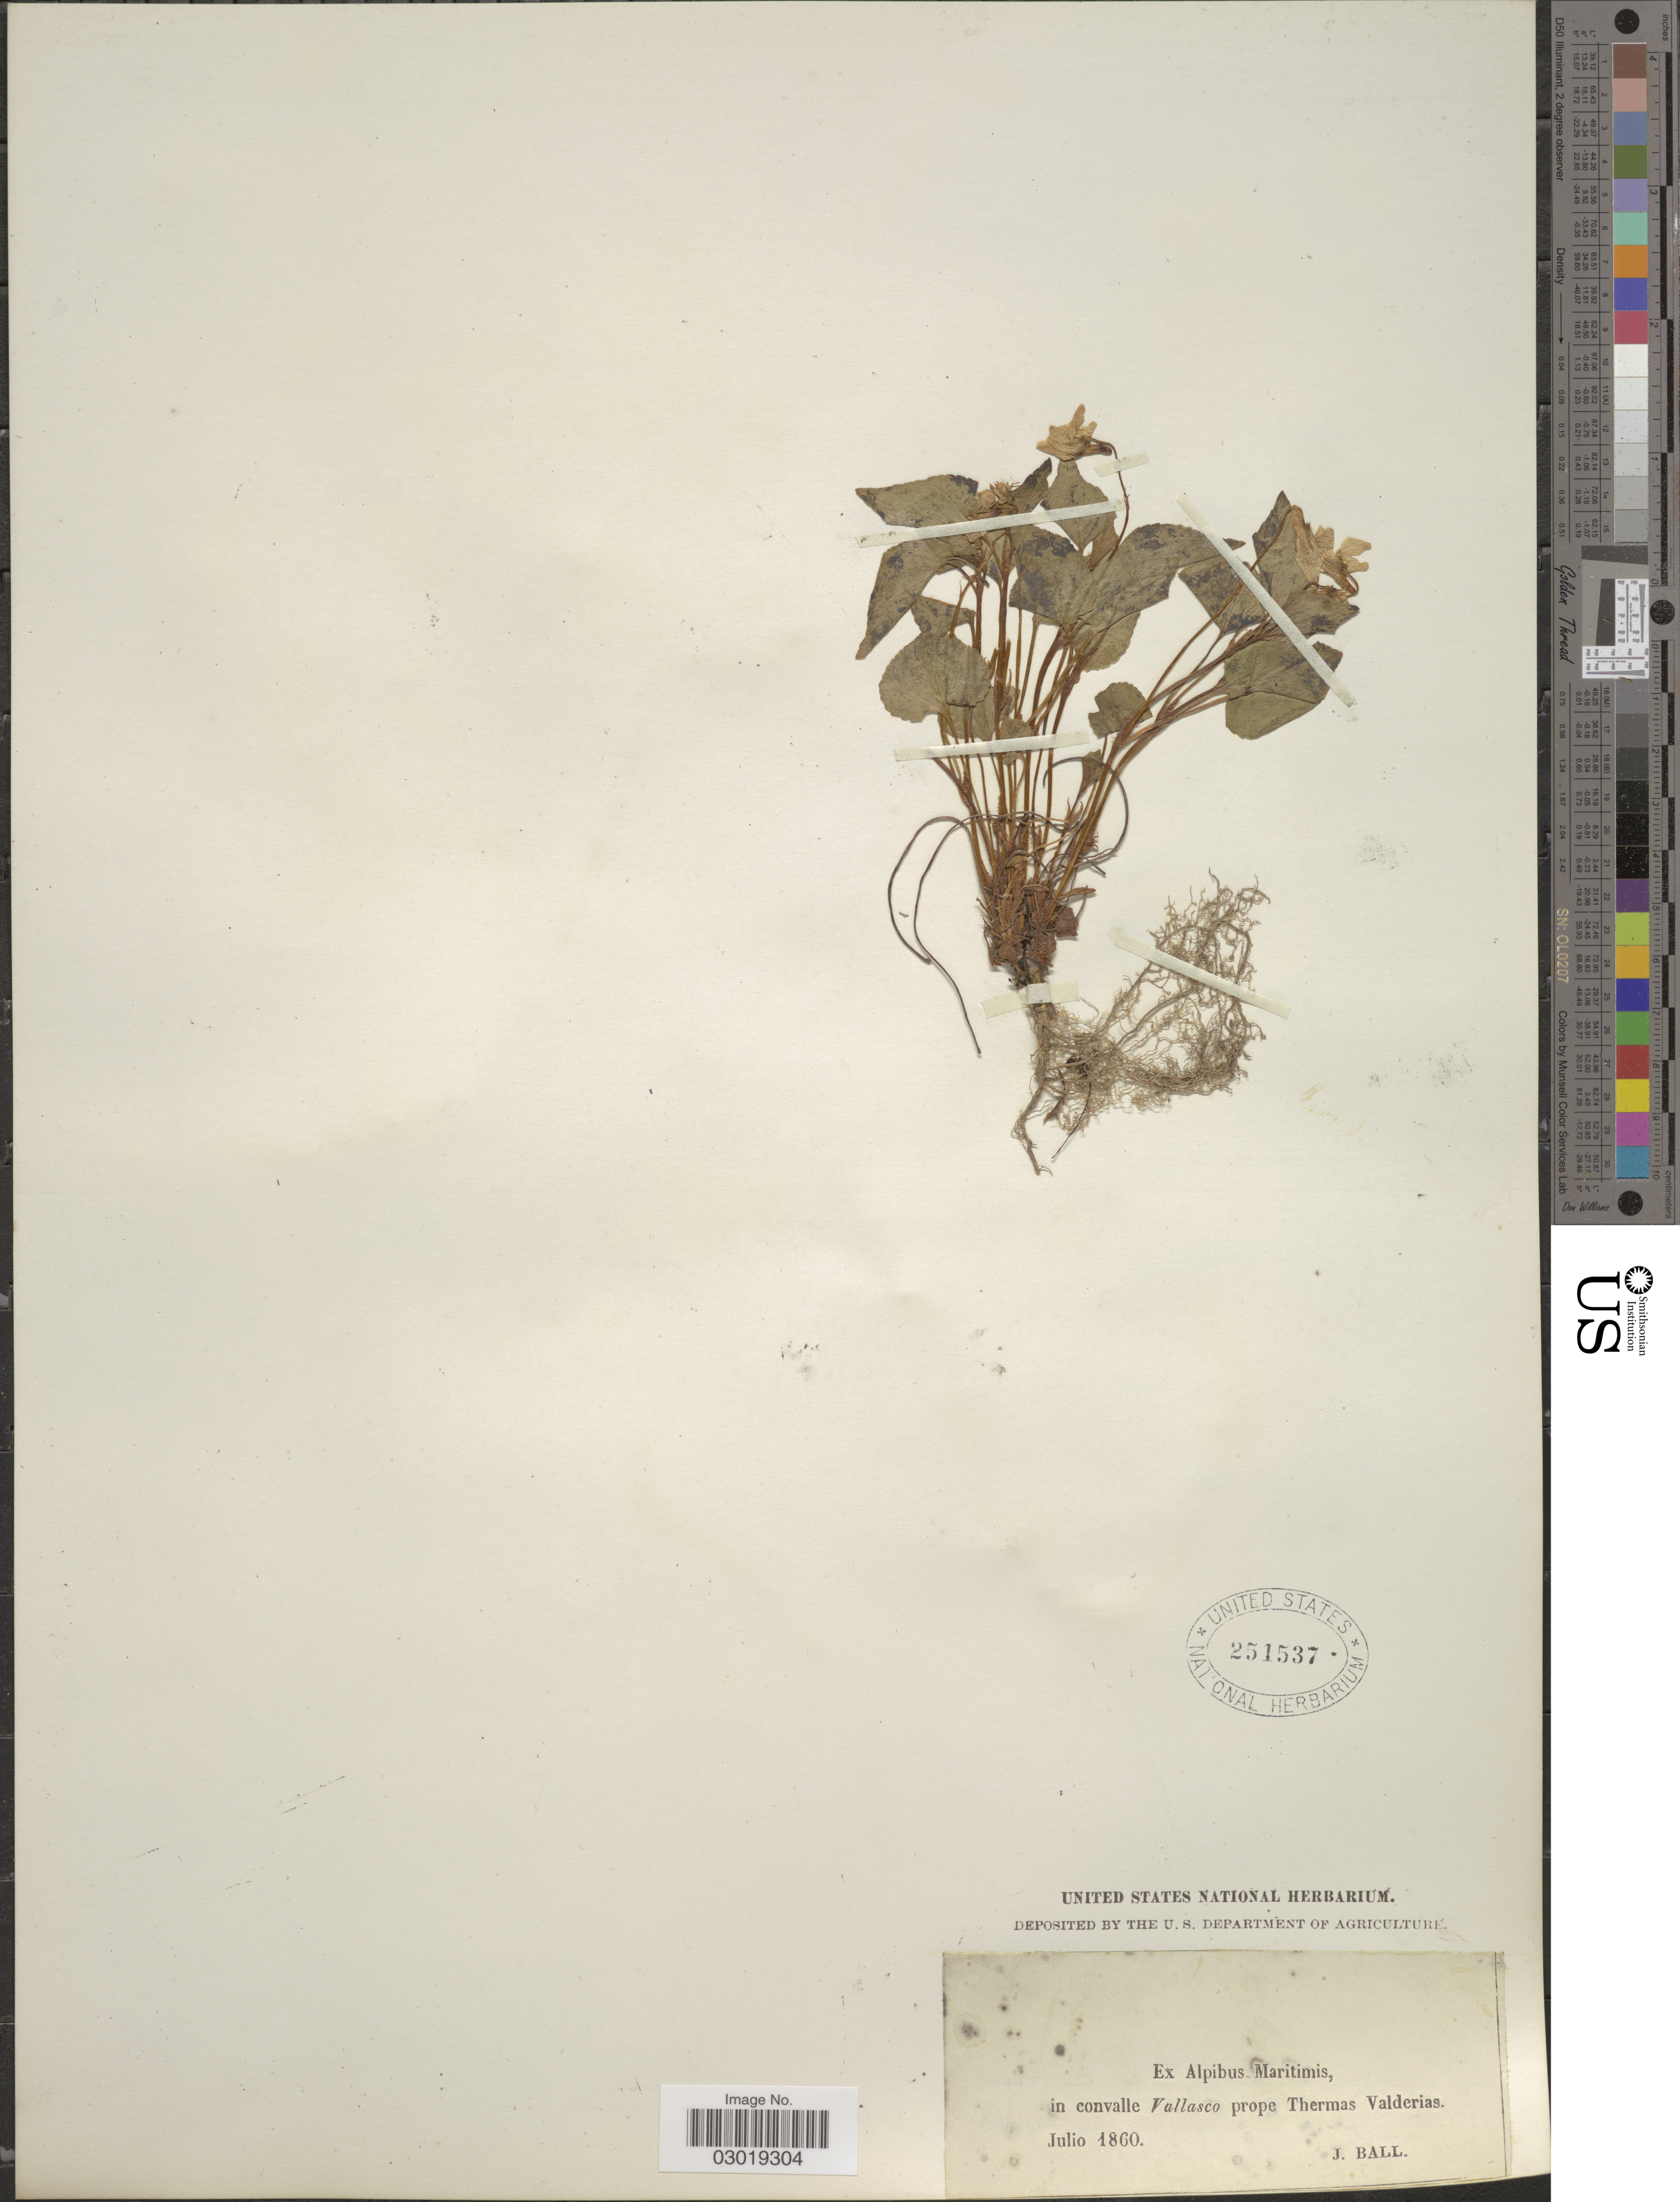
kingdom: Plantae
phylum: Tracheophyta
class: Magnoliopsida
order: Malpighiales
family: Violaceae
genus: Viola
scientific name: Viola sp.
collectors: J. Ball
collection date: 1860-07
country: Italy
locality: Ex Alpibus Maritimis in convalle Vallasco prope Thermas Valderias.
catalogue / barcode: US 251537